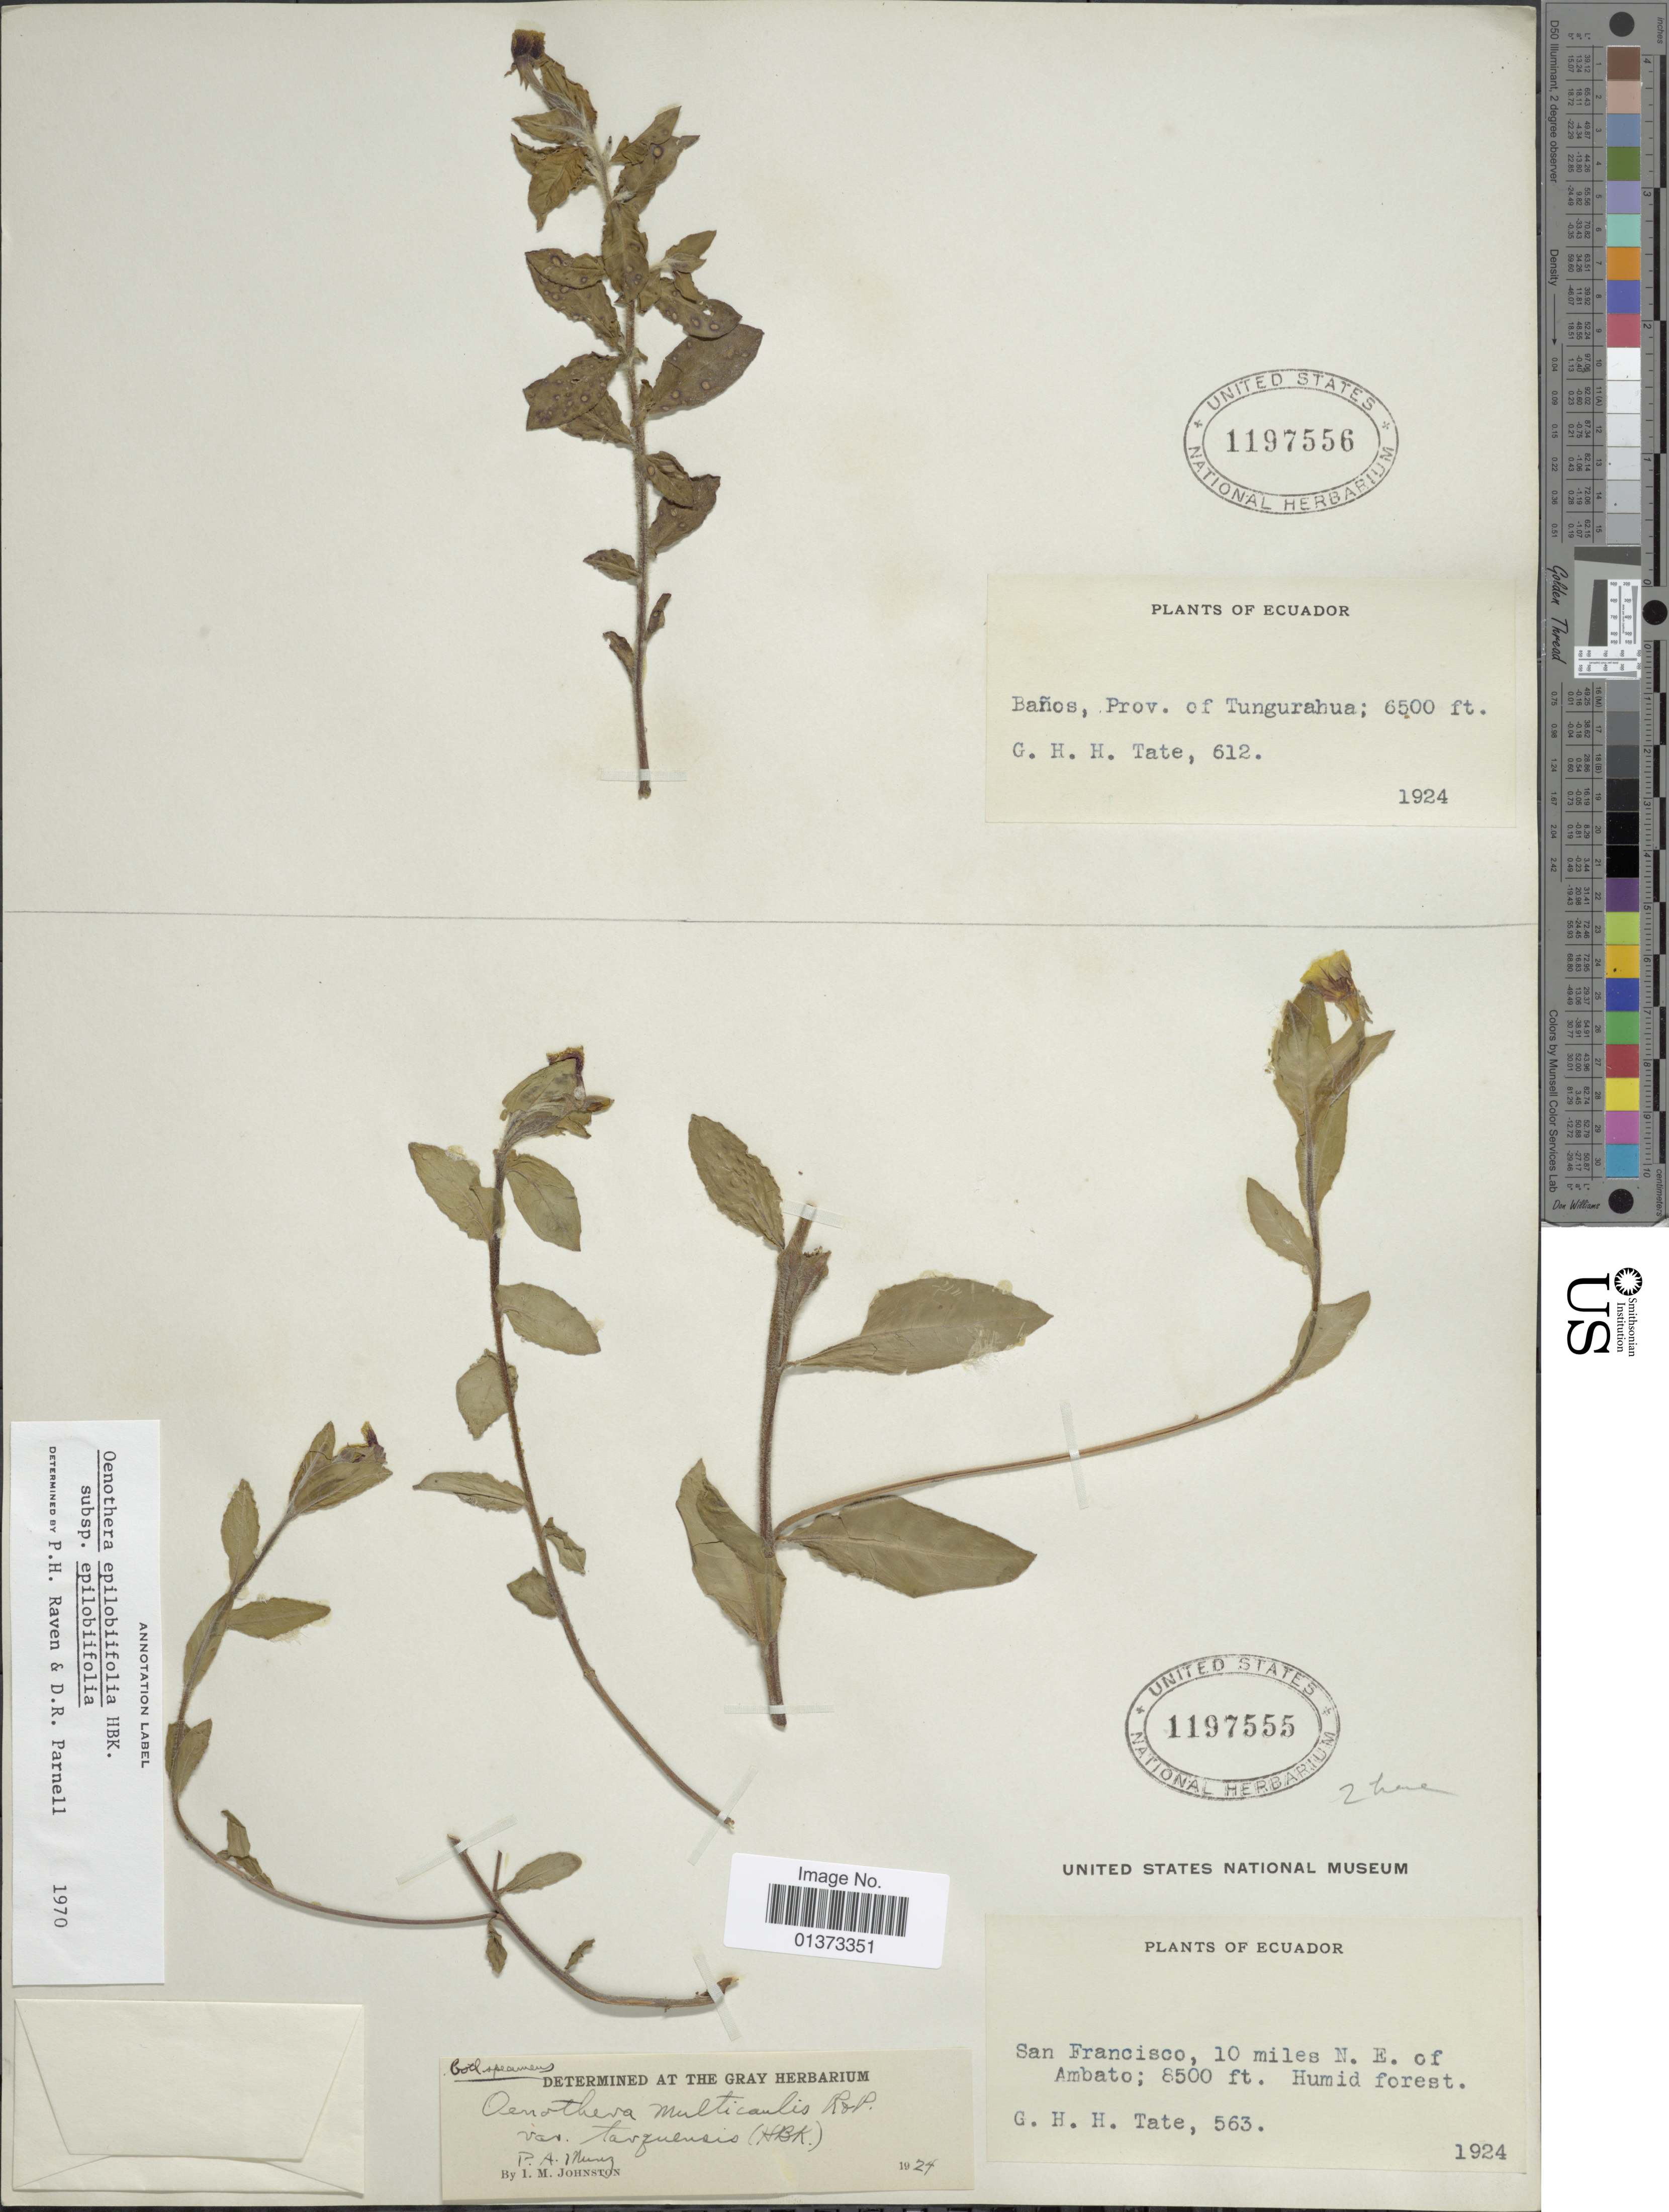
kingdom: Plantae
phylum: Tracheophyta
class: Magnoliopsida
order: Myrtales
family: Onagraceae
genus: Oenothera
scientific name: Oenothera epilobiifolia subsp. epilobiifolia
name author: Kunth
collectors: G. Tate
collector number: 563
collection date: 1924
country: Ecuador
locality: San Francisco, 10 miles N. E. of Ambato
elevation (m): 2591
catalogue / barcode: US 1197555